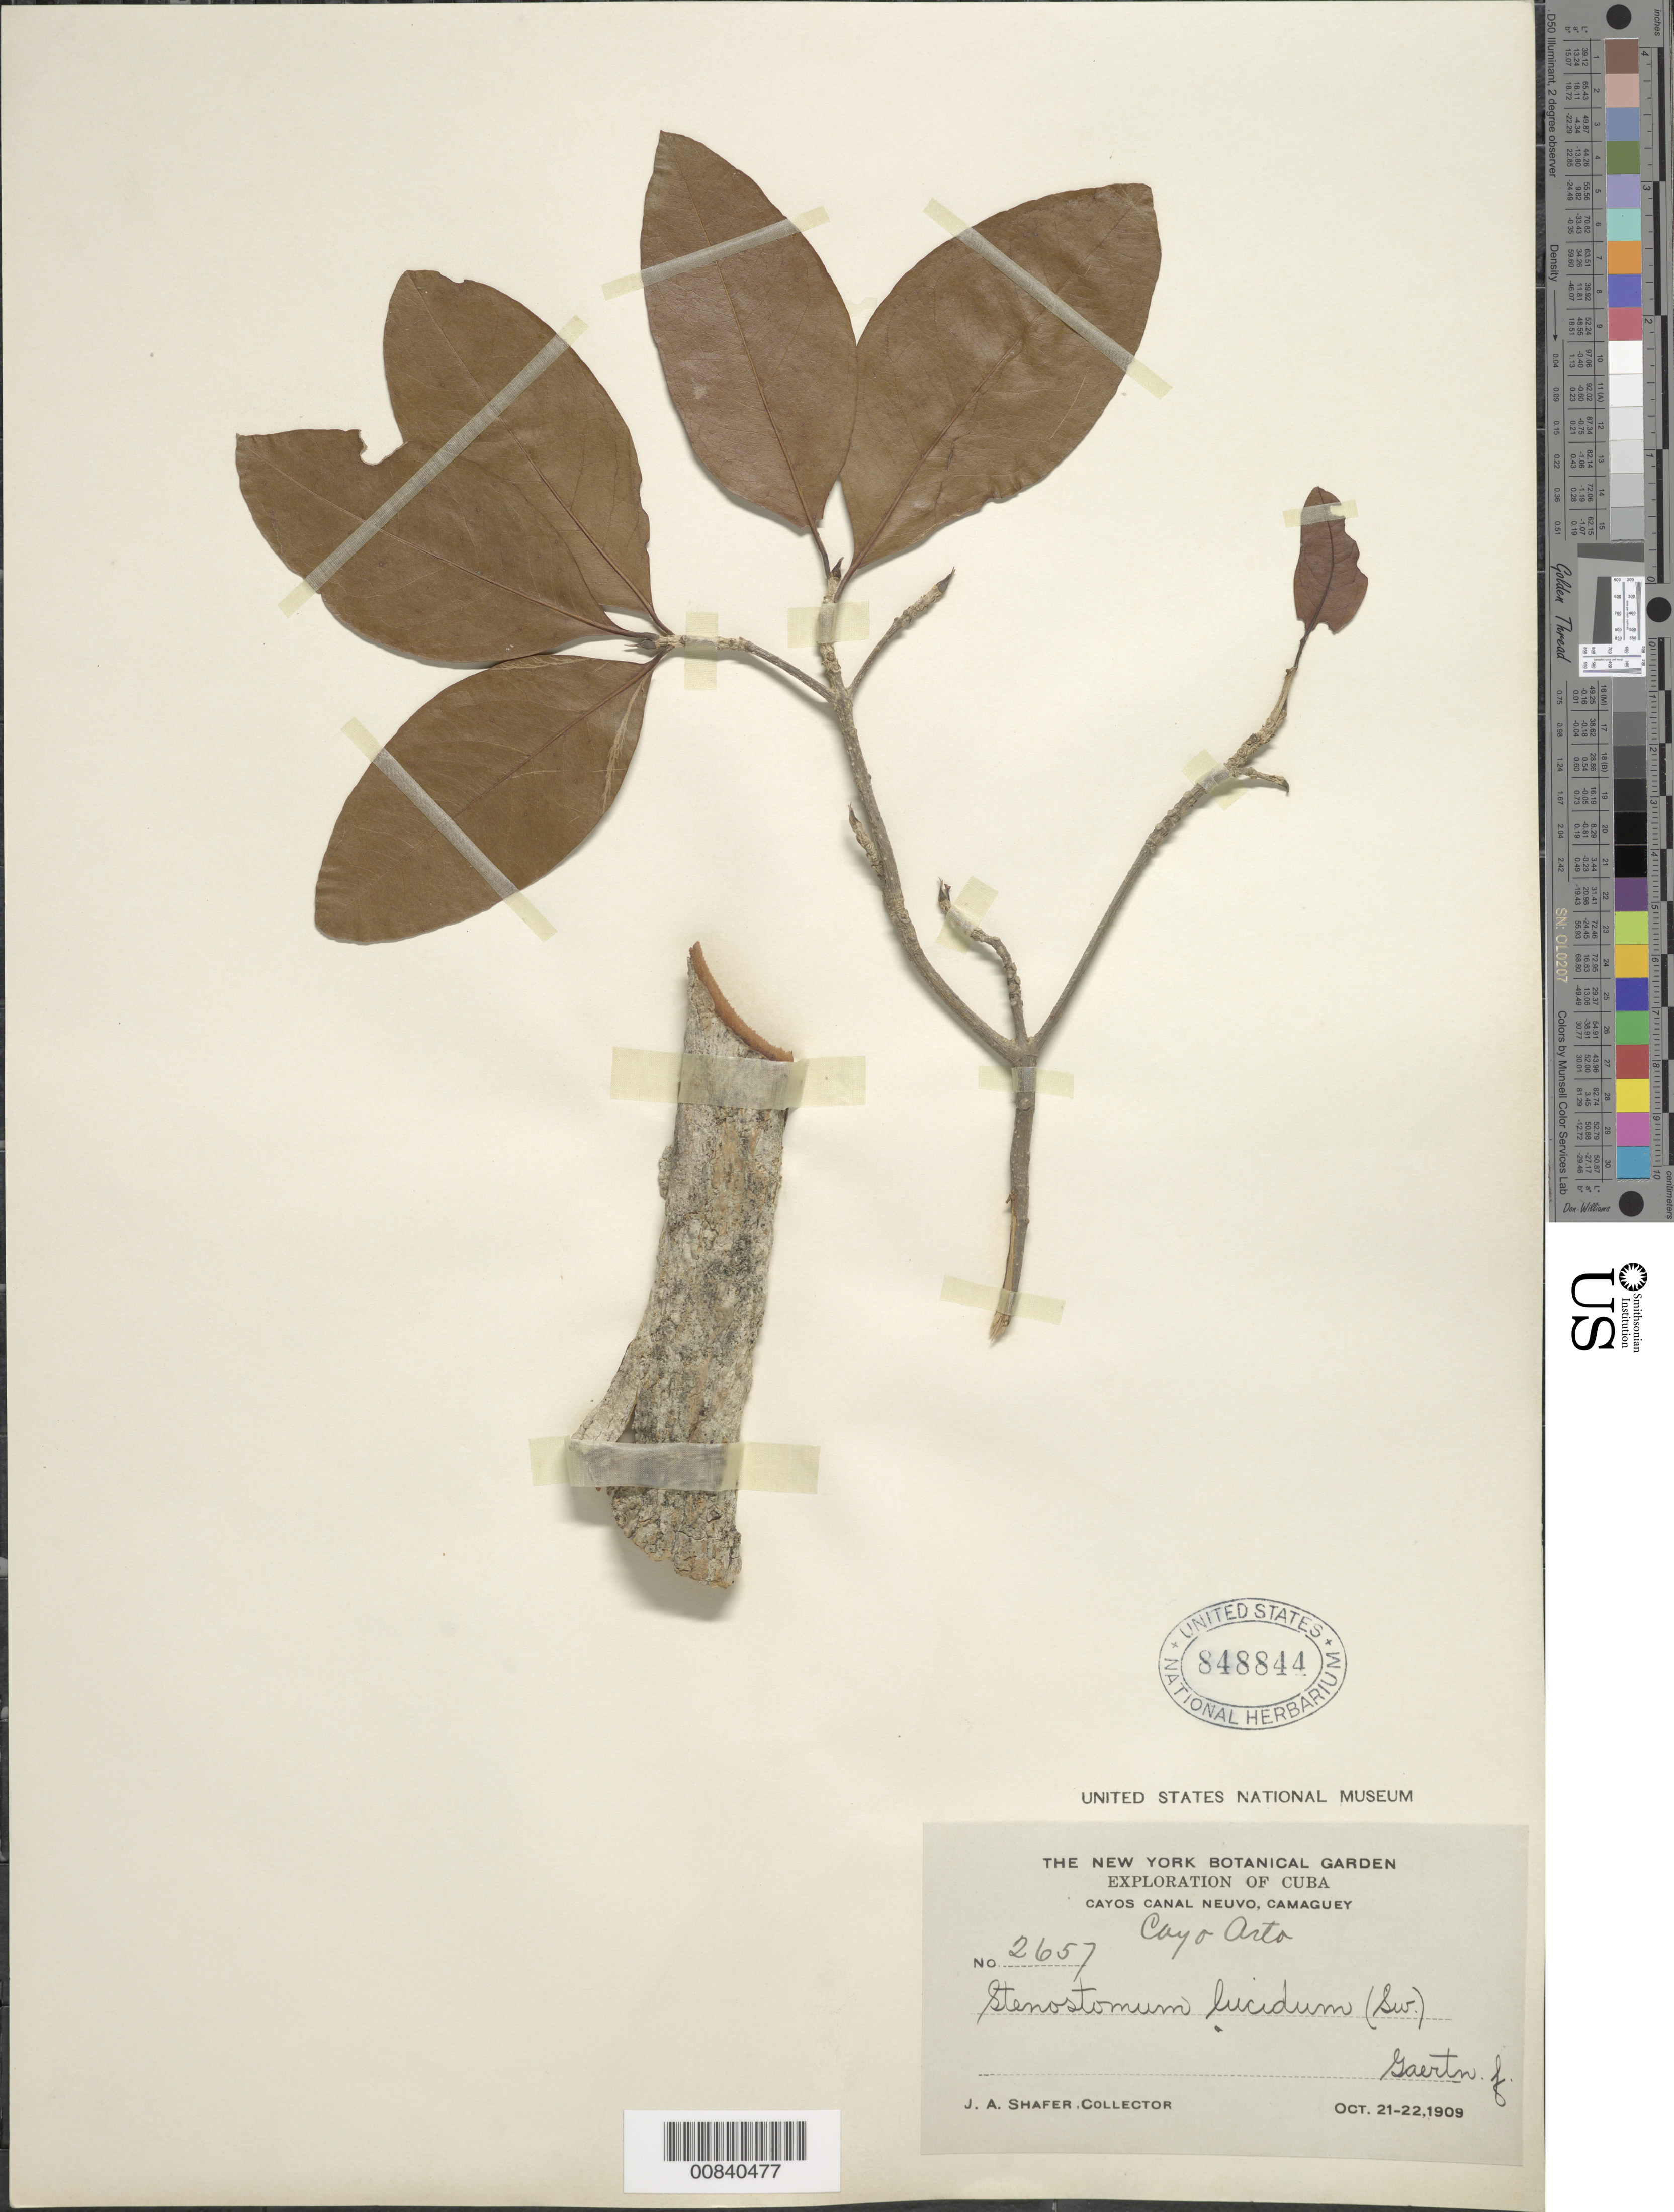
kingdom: Plantae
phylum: Tracheophyta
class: Magnoliopsida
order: Gentianales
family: Rubiaceae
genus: Stenostomum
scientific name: Stenostomum lucidum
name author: (Sw.) C.F. Gaertn.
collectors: J. A. Shafer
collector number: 2657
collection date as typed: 21 Oct 1909 to 22 Oct 1909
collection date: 1909-10-21/1909-10-22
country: Cuba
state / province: Camaguey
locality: Cayos Canal Neuvo. Cayo Arto.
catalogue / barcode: US 848844